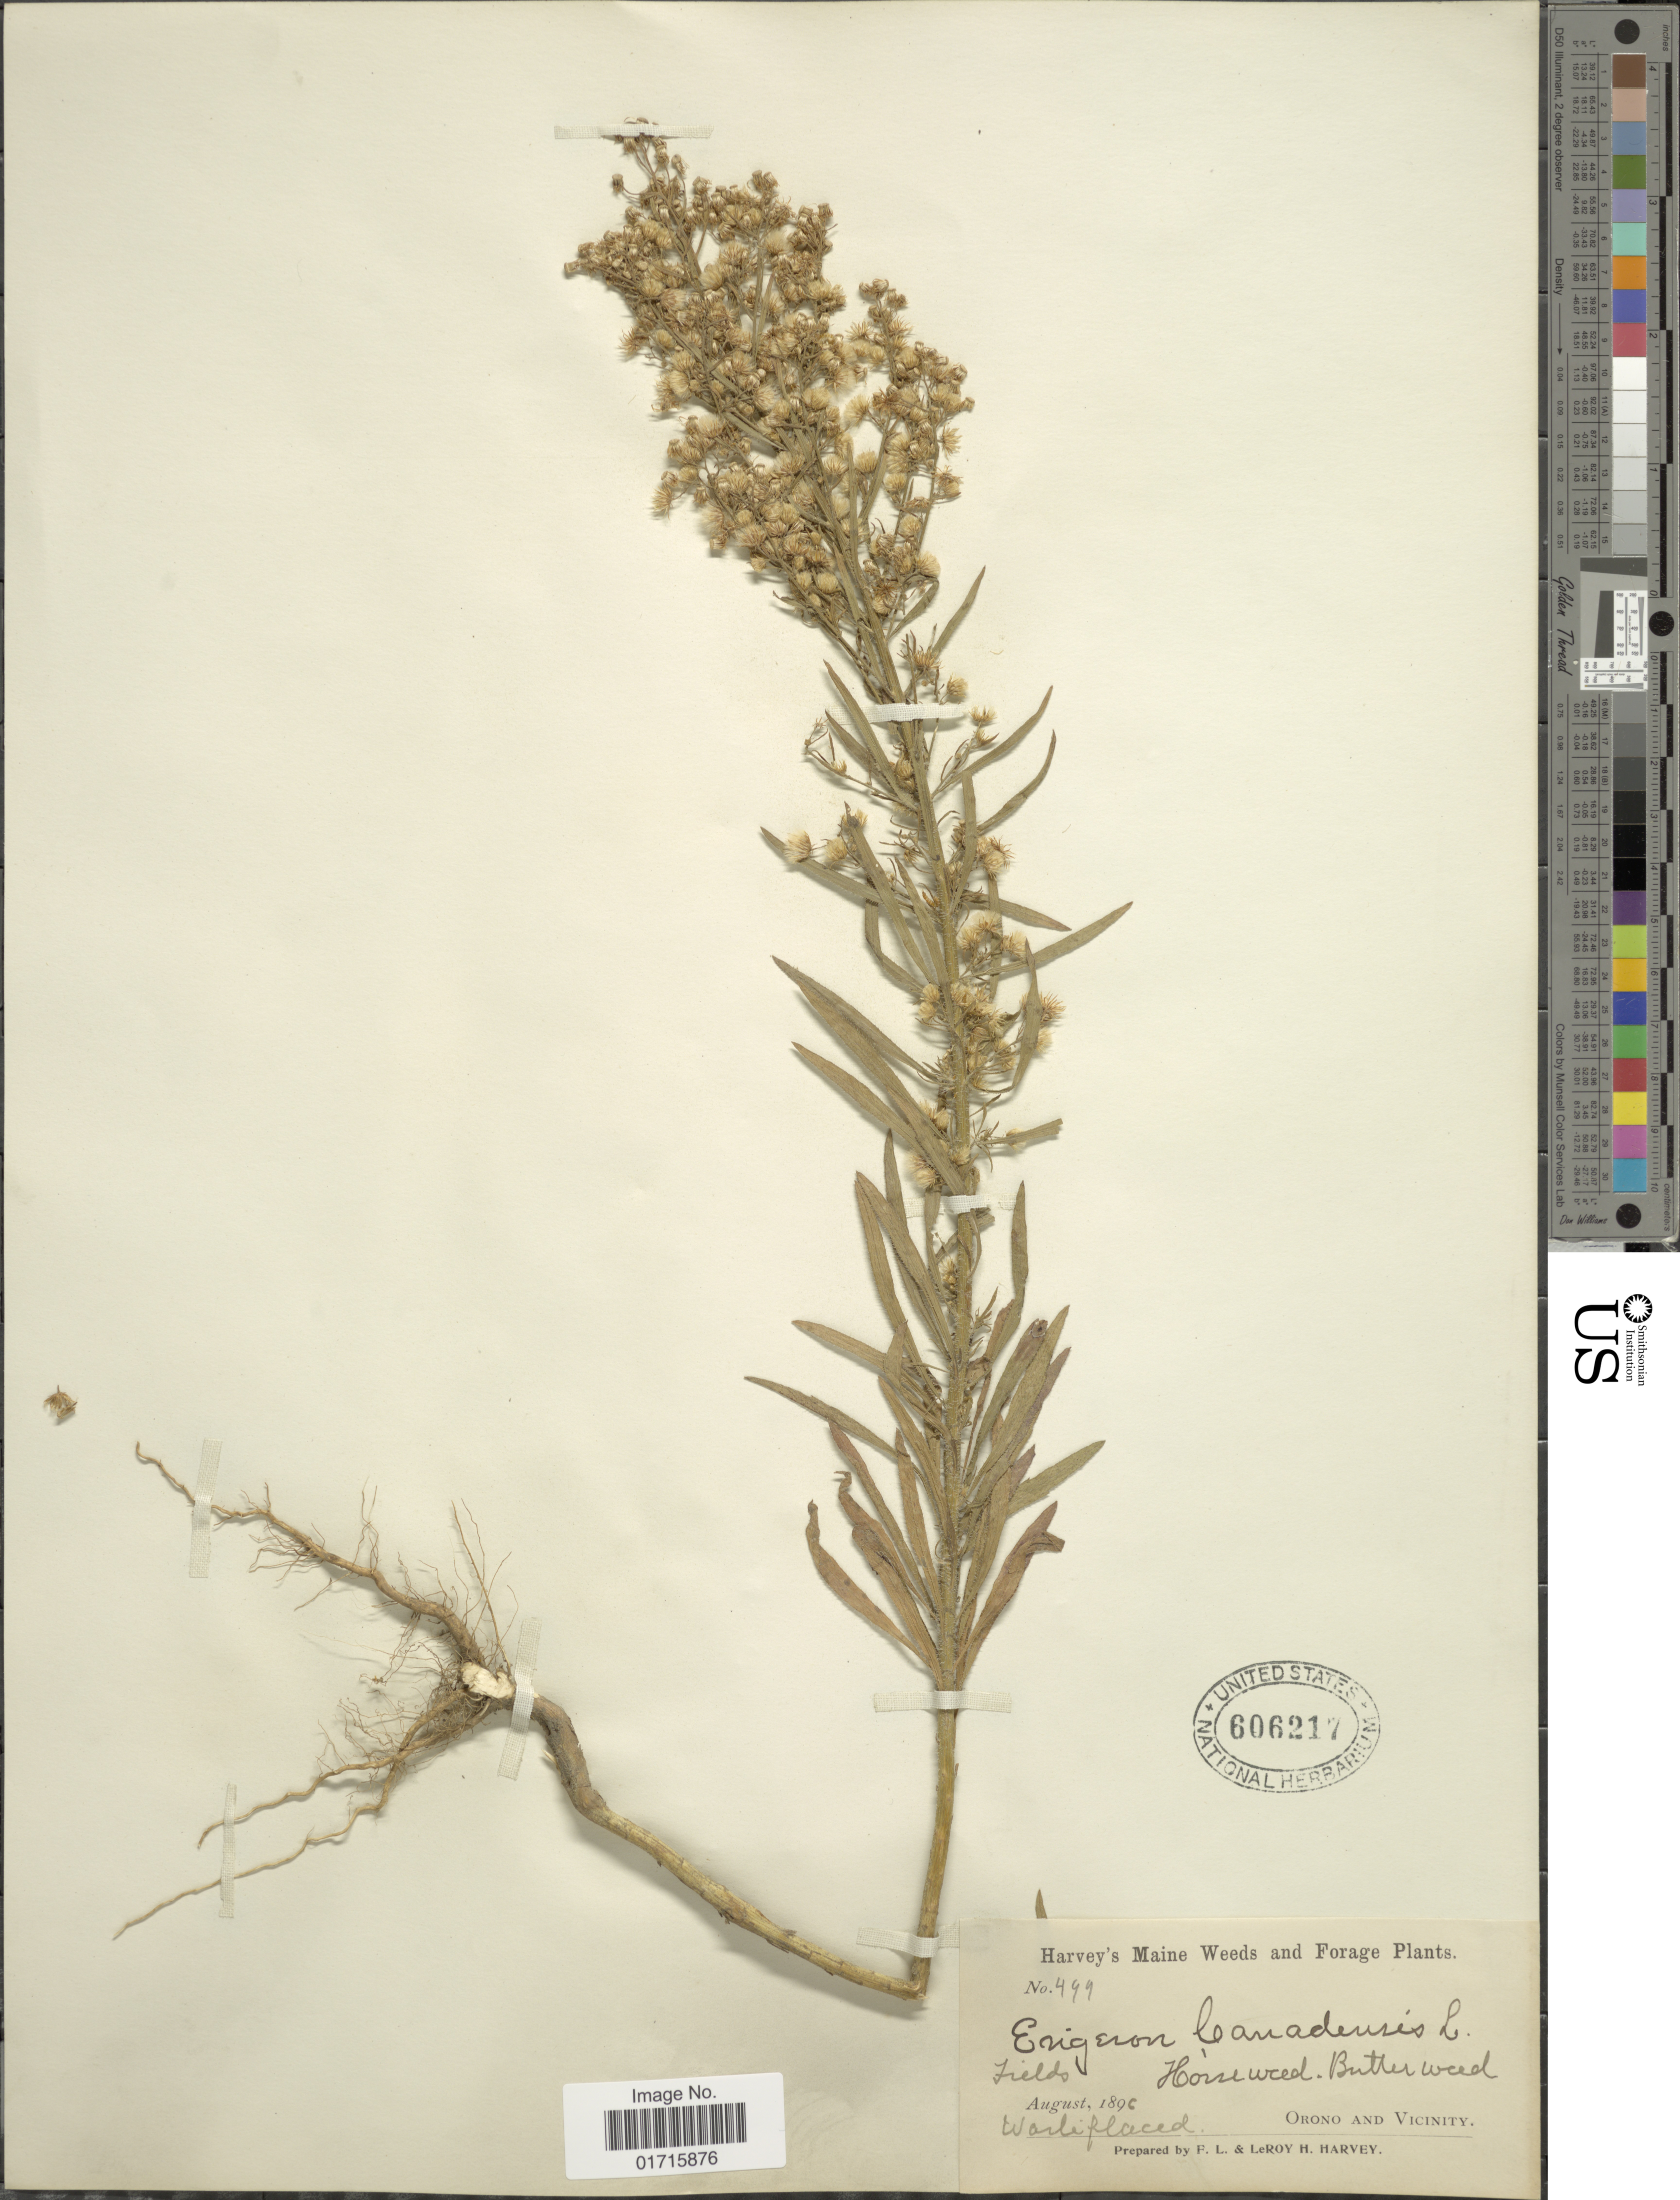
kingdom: Plantae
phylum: Tracheophyta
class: Magnoliopsida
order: Asterales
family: Asteraceae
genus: Conyza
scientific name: Conyza canadensis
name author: (L.) Cronq.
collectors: F. L. Harvey & L. H. Harvey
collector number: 499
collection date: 1896-08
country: United States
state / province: Maine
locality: Maine. Orono and Vicinity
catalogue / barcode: US 606217